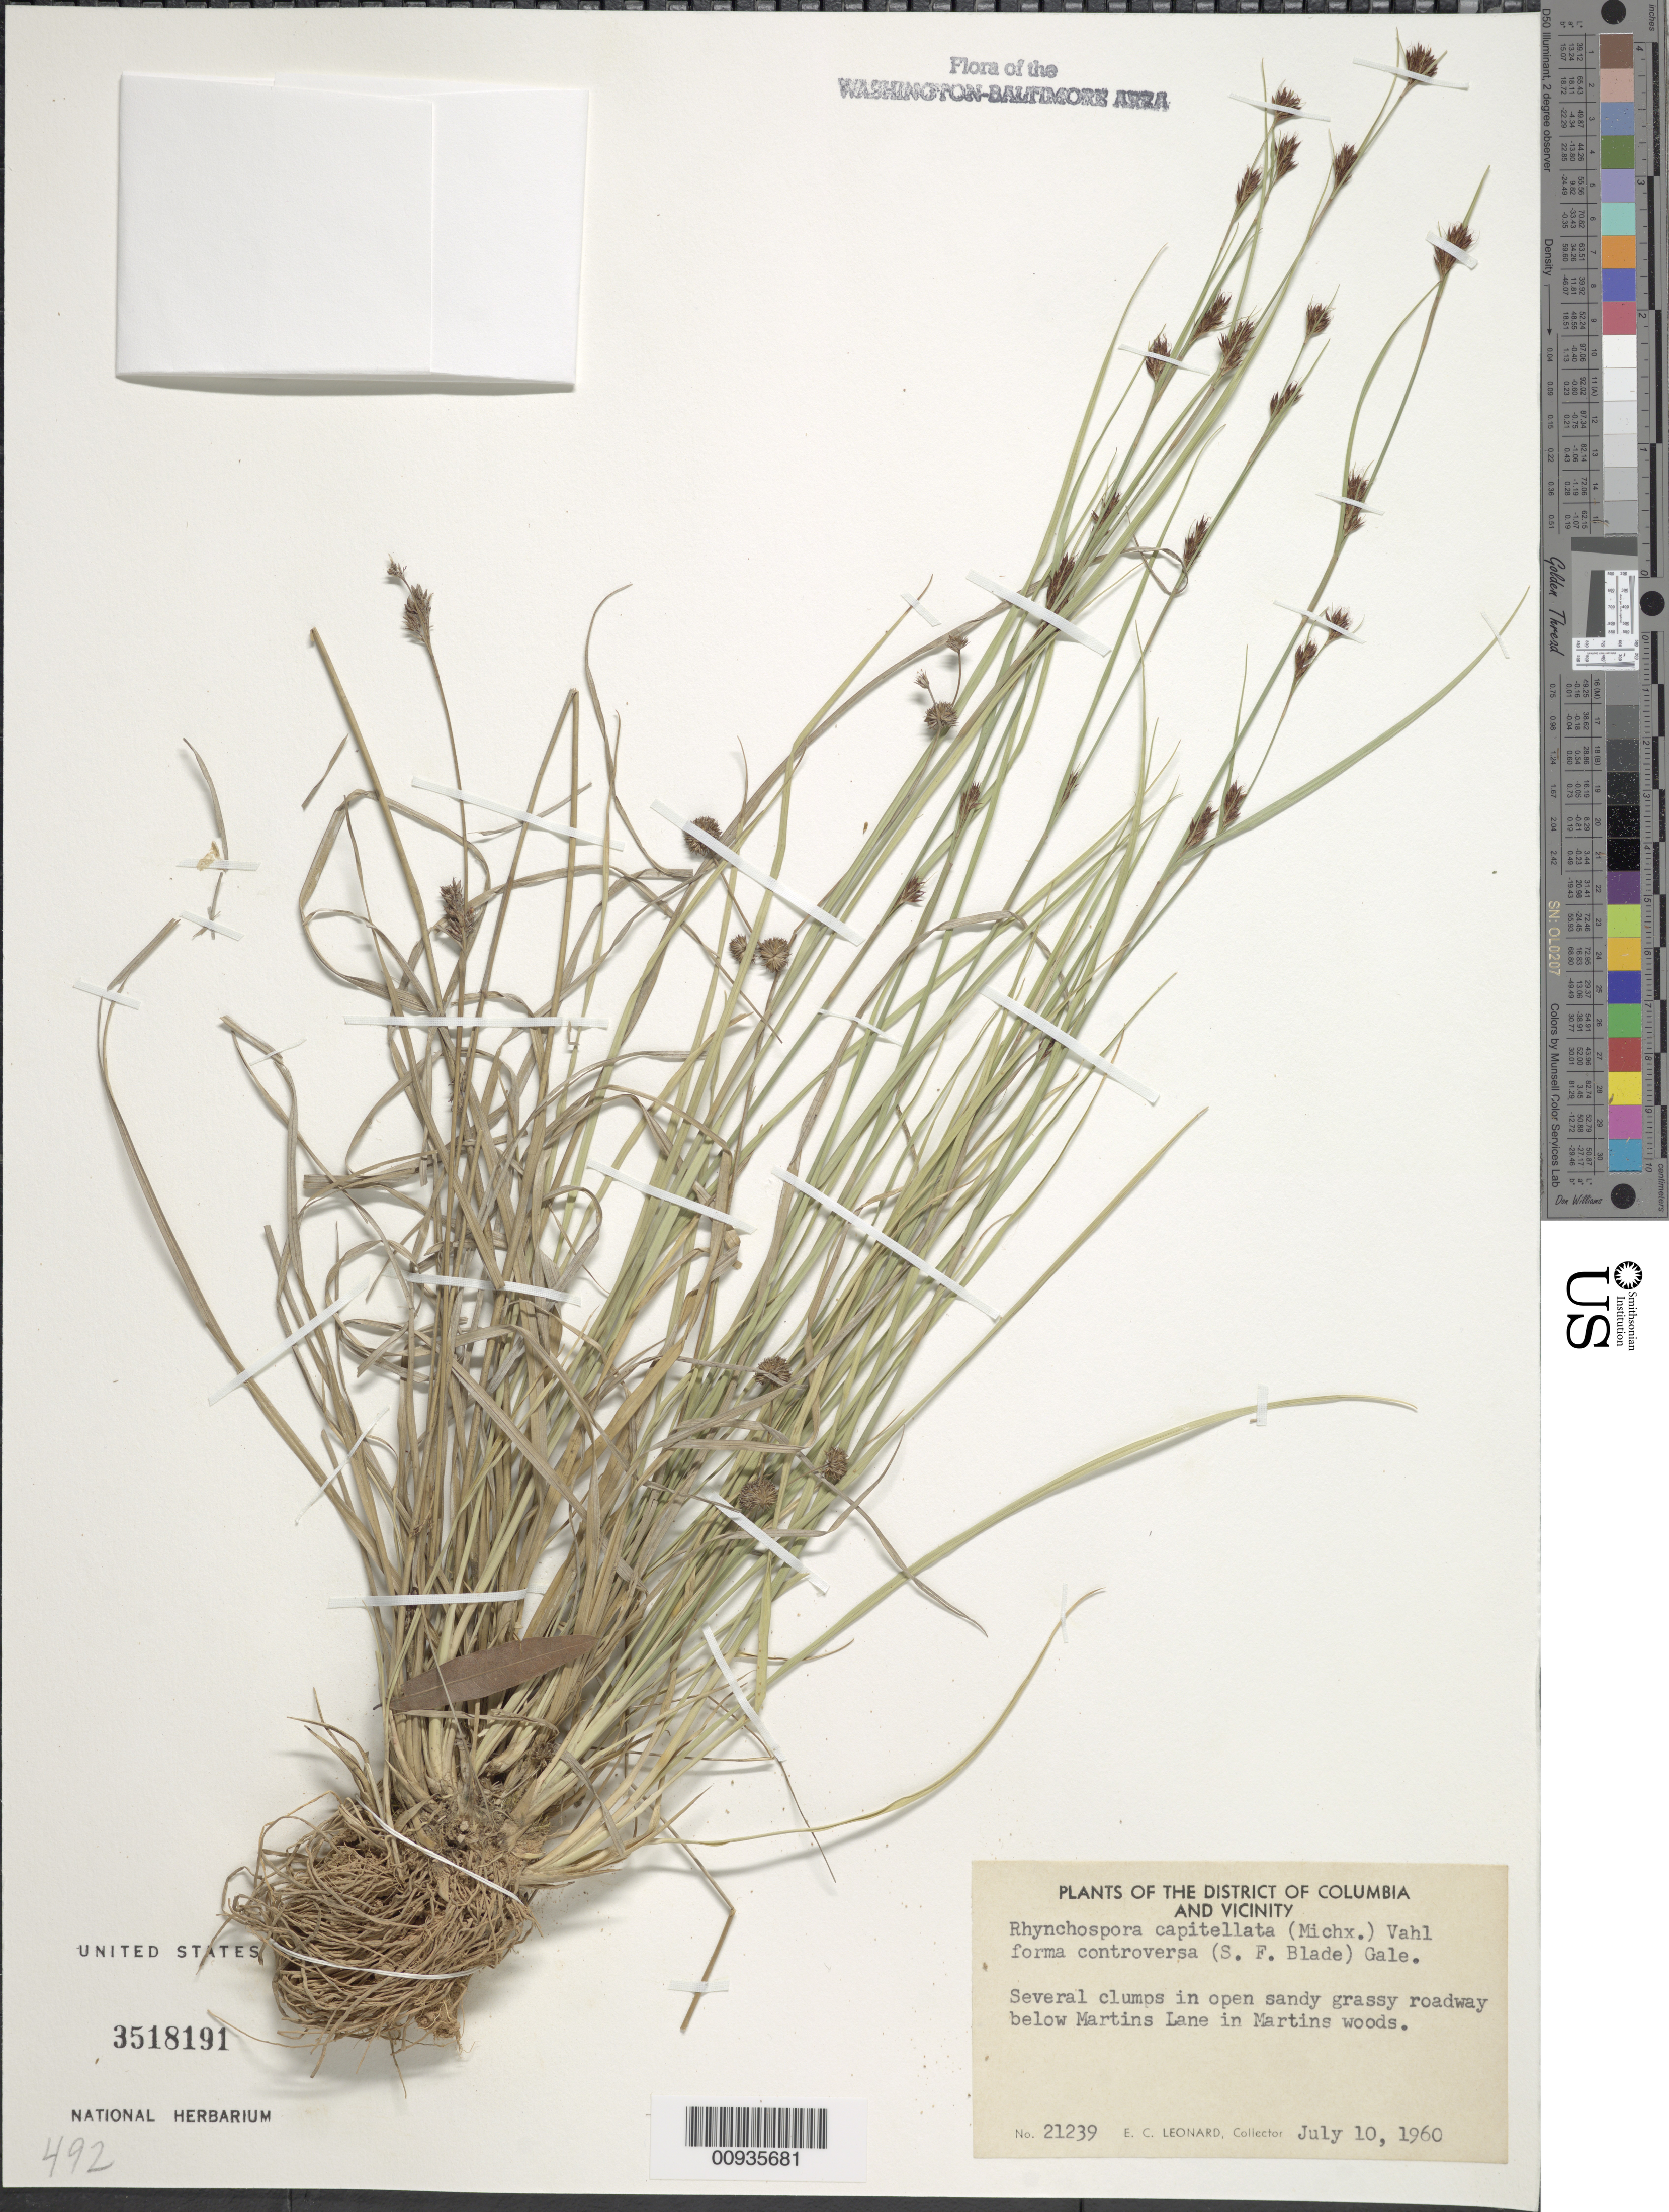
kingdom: Plantae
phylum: Tracheophyta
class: Liliopsida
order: Poales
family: Cyperaceae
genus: Rhynchospora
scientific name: Rhynchospora capitellata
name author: (Michx.) Vahl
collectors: E. C. Leonard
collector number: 21239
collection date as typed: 10 Jul 1960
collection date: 1960-07-10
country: United States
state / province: Maryland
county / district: Prince George's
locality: Briar Ditch Valley, Martins Lane in Martins Woods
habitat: in open sandy grassy roadway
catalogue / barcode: US 3518191